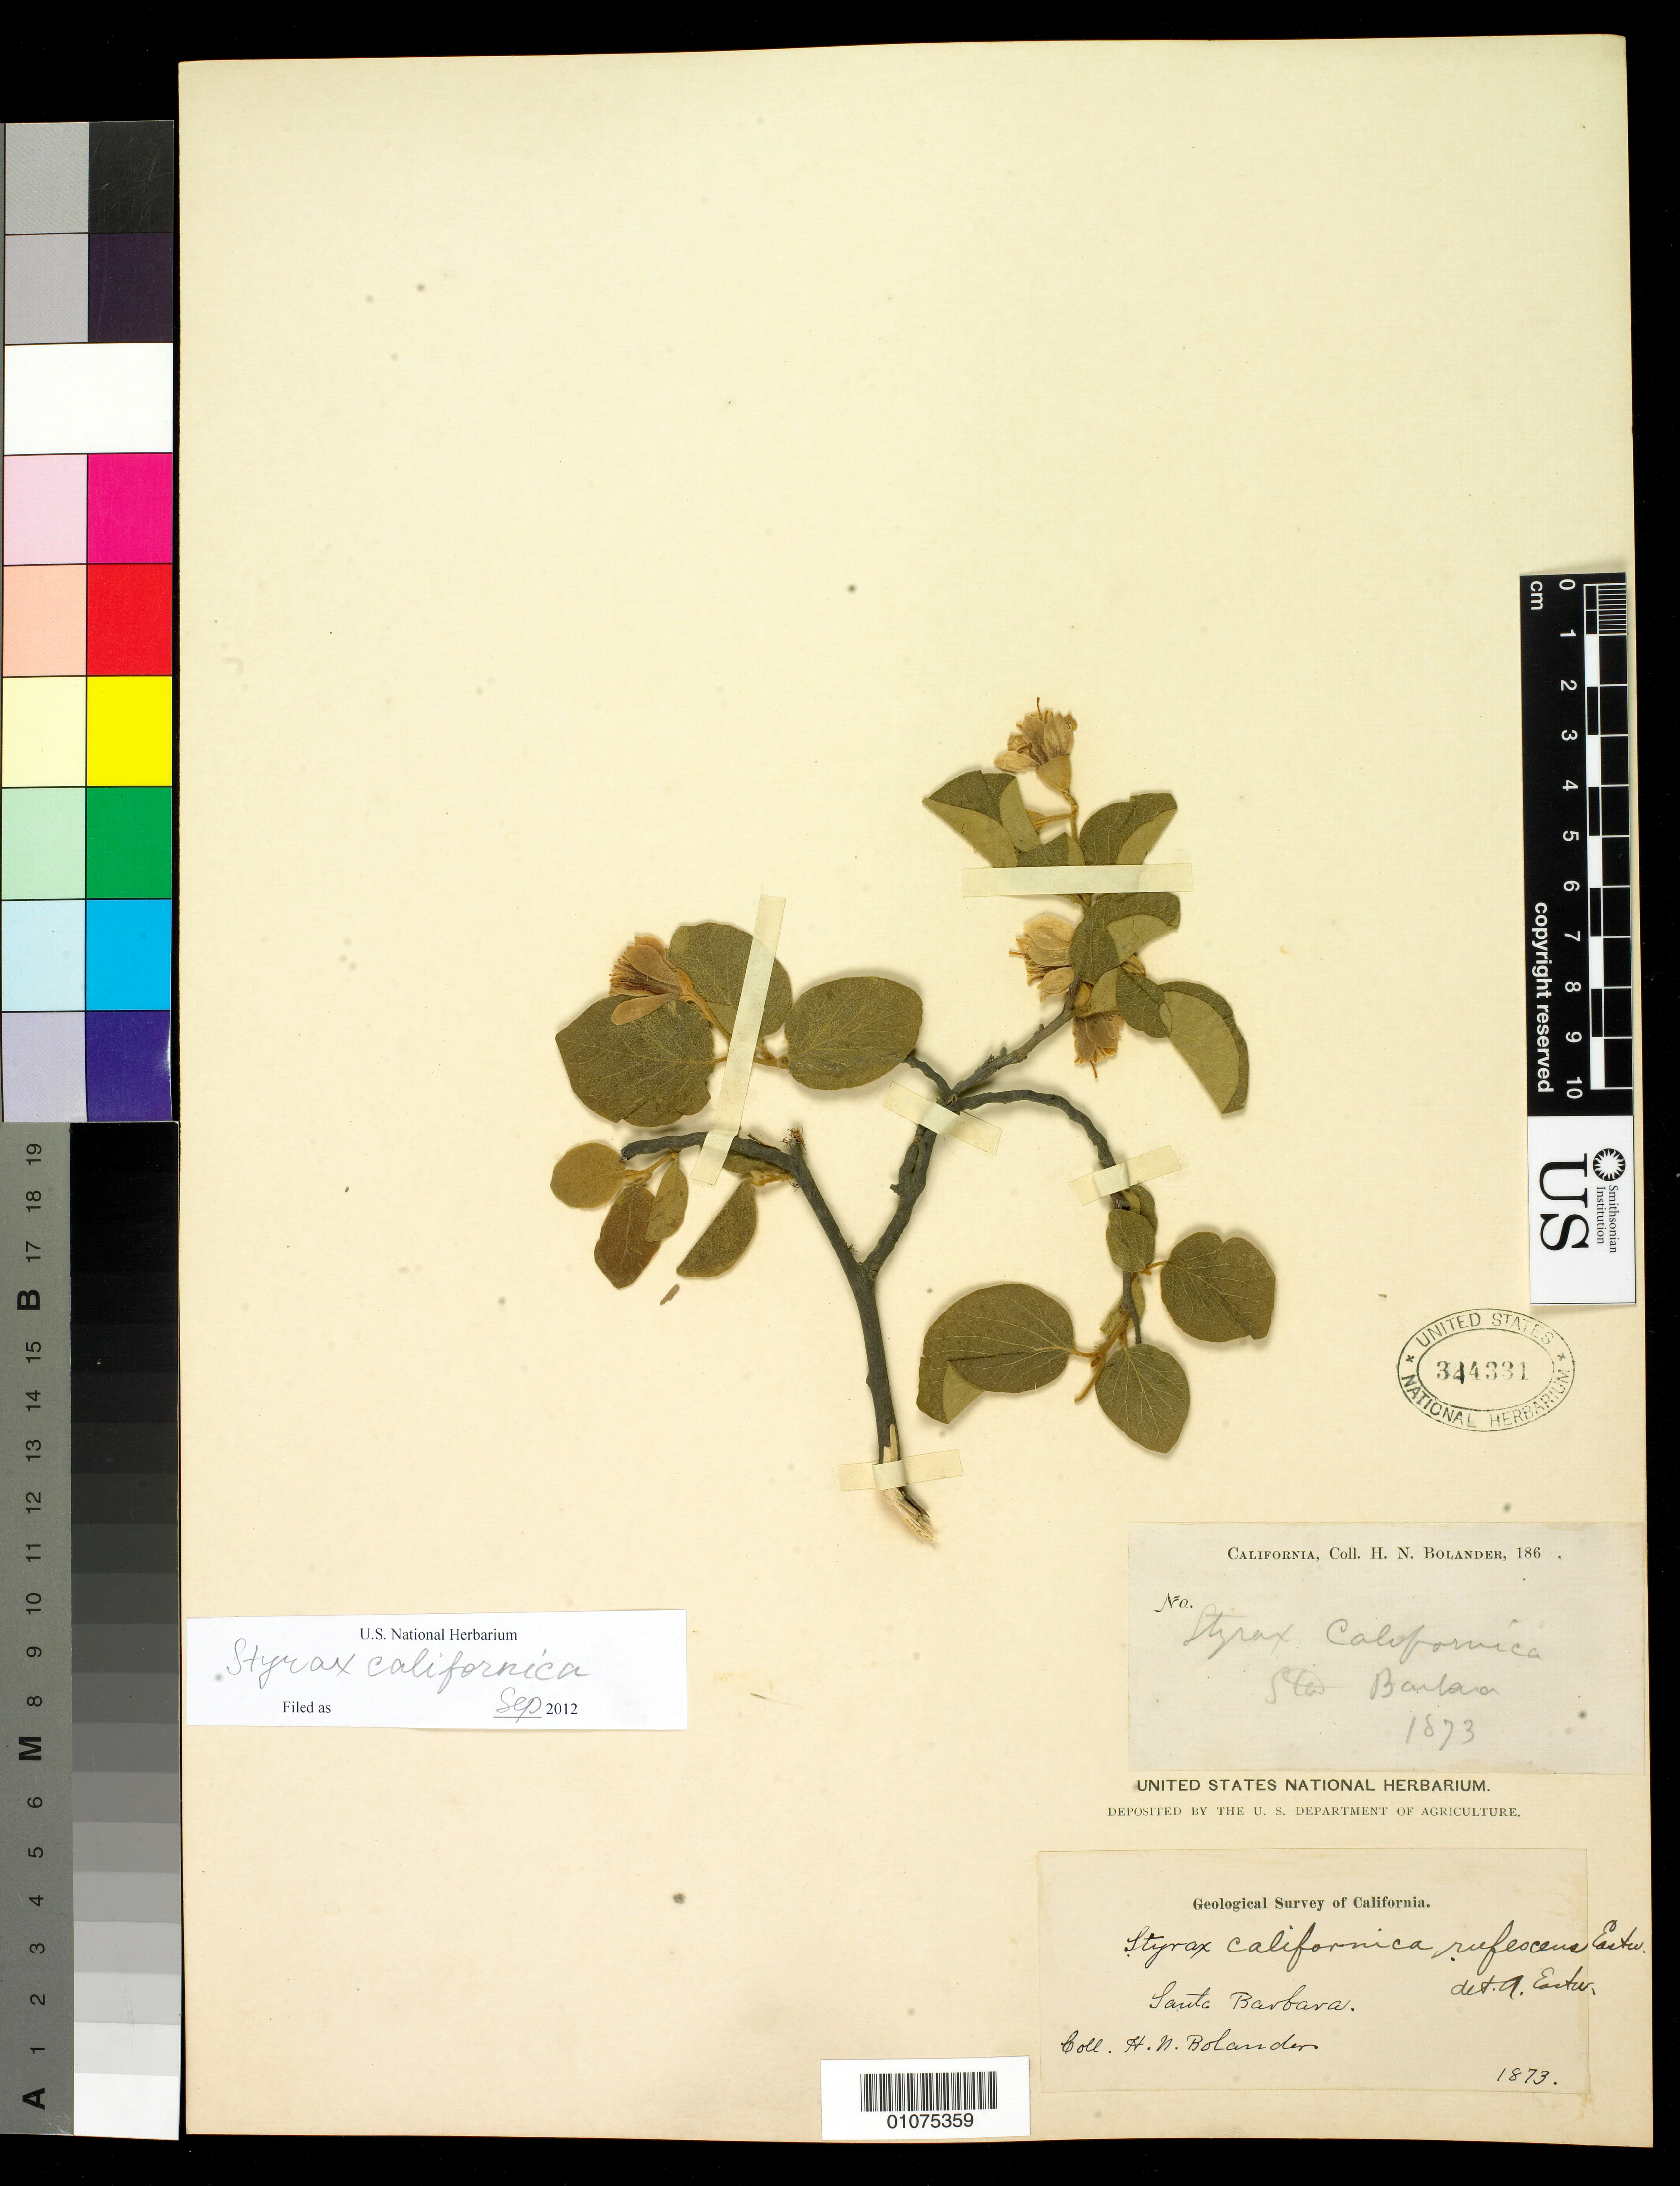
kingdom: Plantae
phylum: Tracheophyta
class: Magnoliopsida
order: Ericales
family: Styracaceae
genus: Styrax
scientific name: Styrax californicus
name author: Torr.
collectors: H. Bolander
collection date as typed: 1873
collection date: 1873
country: United States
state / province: California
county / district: Santa Barbara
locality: Santa Barbara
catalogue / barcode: US 344331